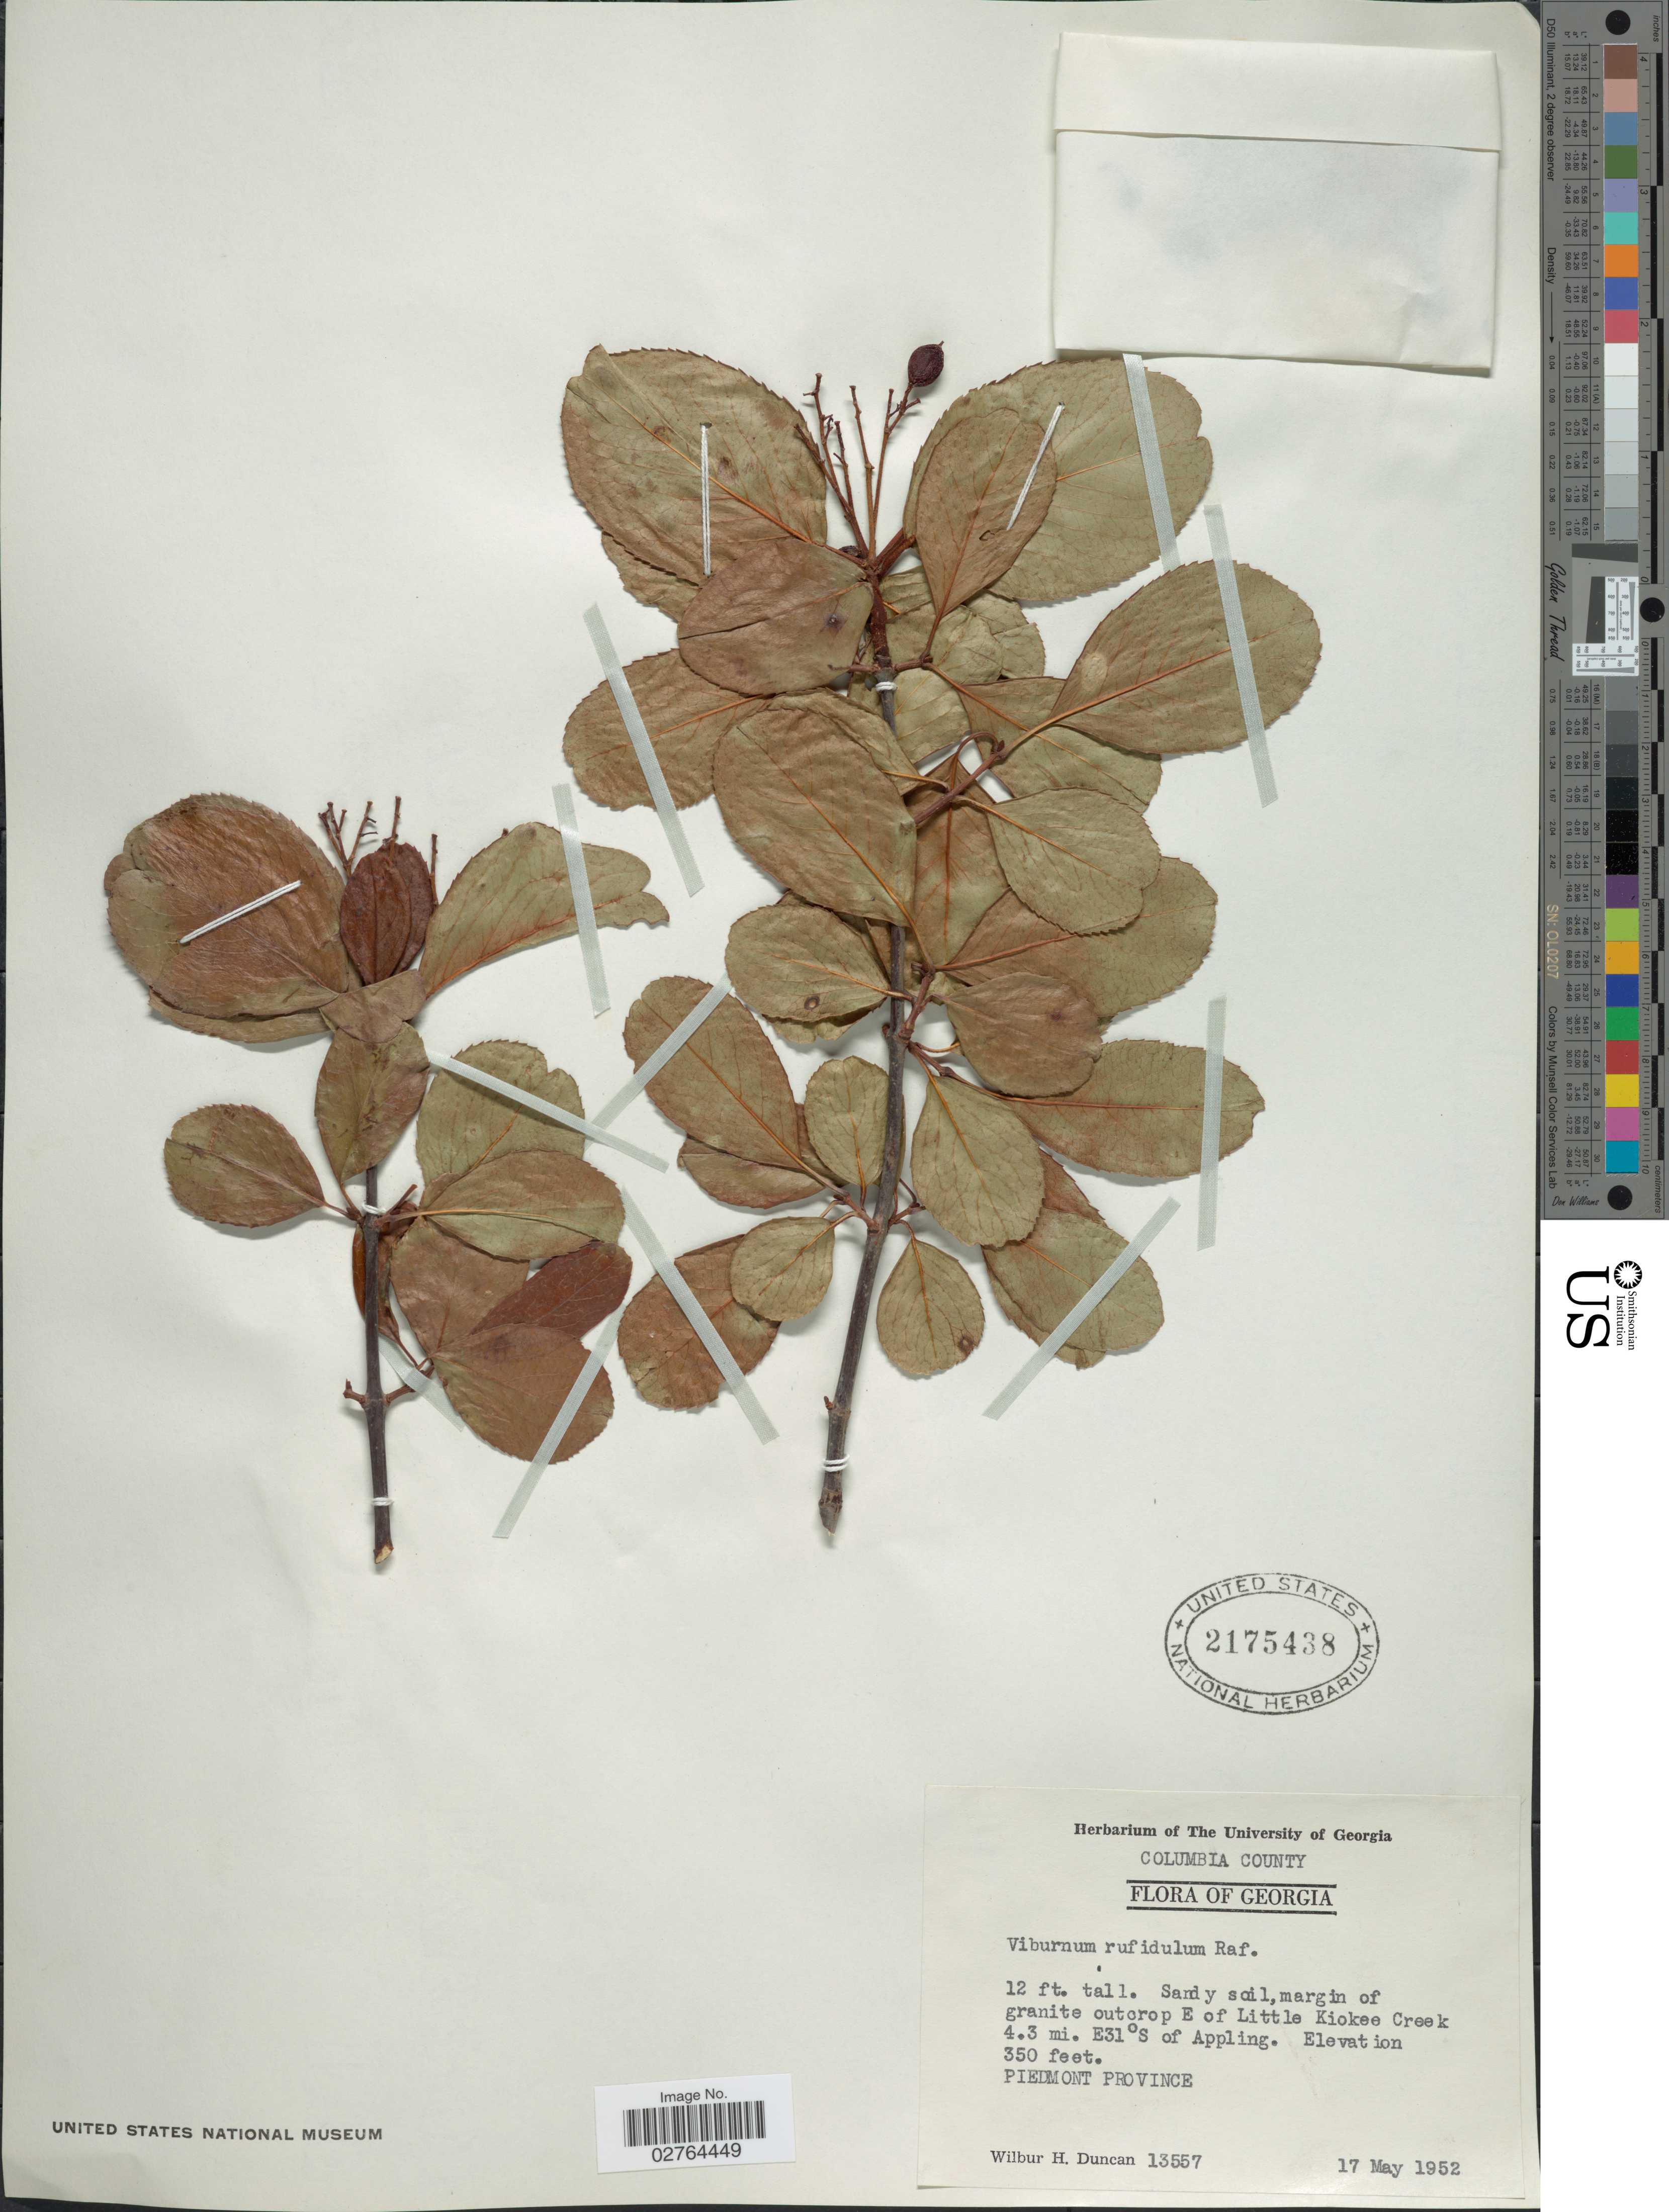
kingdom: Plantae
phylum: Tracheophyta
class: Magnoliopsida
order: Dipsacales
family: Viburnaceae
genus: Viburnum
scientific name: Viburnum rufidulum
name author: Raf.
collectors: W. H. Duncan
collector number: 13557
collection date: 1952-05-17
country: United States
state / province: Georgia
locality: Columbia County. Sandy soil, margin of granite outcrop E of Little Kiokee Creek 4.3 mi. E31°S of Appling. Piedmont Province.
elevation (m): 107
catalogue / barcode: US 2175438